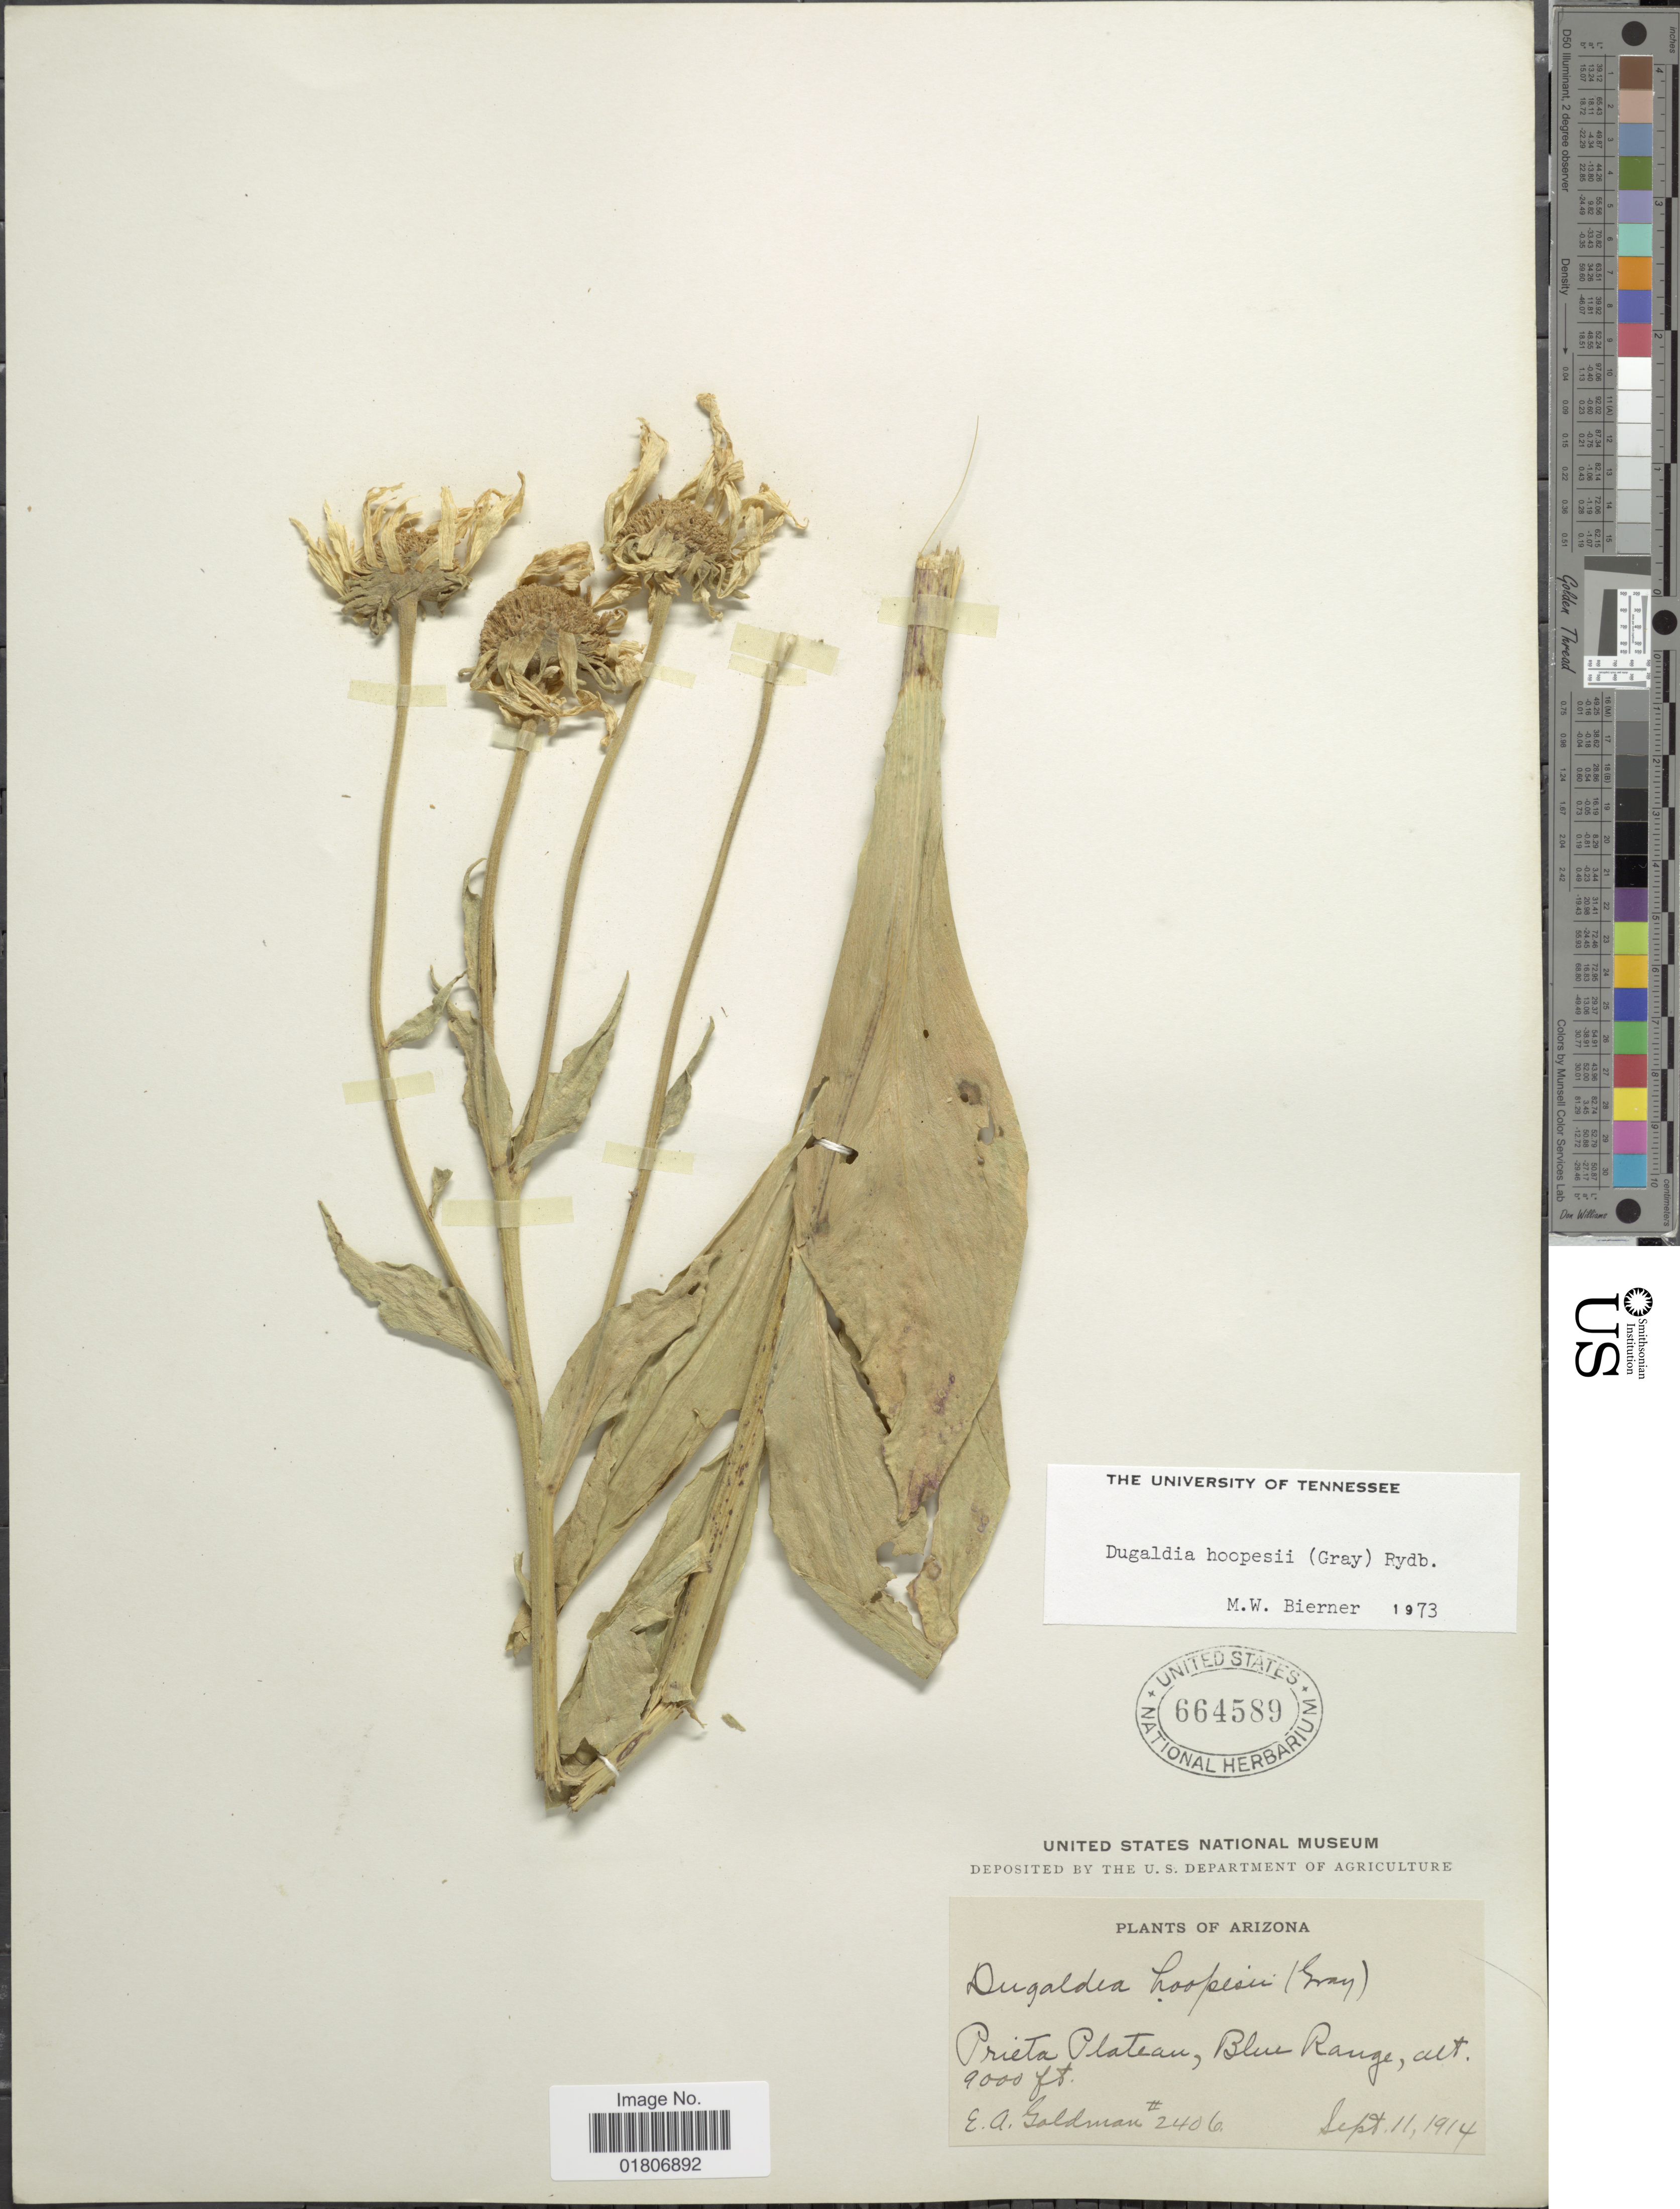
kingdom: Plantae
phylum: Tracheophyta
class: Magnoliopsida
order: Asterales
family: Asteraceae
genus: Dugaldia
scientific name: Dugaldia hoopesii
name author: (A. Gray) Rydb.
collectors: E. A. Goldman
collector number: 2406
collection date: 1914-09-11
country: United States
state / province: Arizona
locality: Prieta Plateau, Blue Range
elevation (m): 2743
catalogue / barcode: US 664589